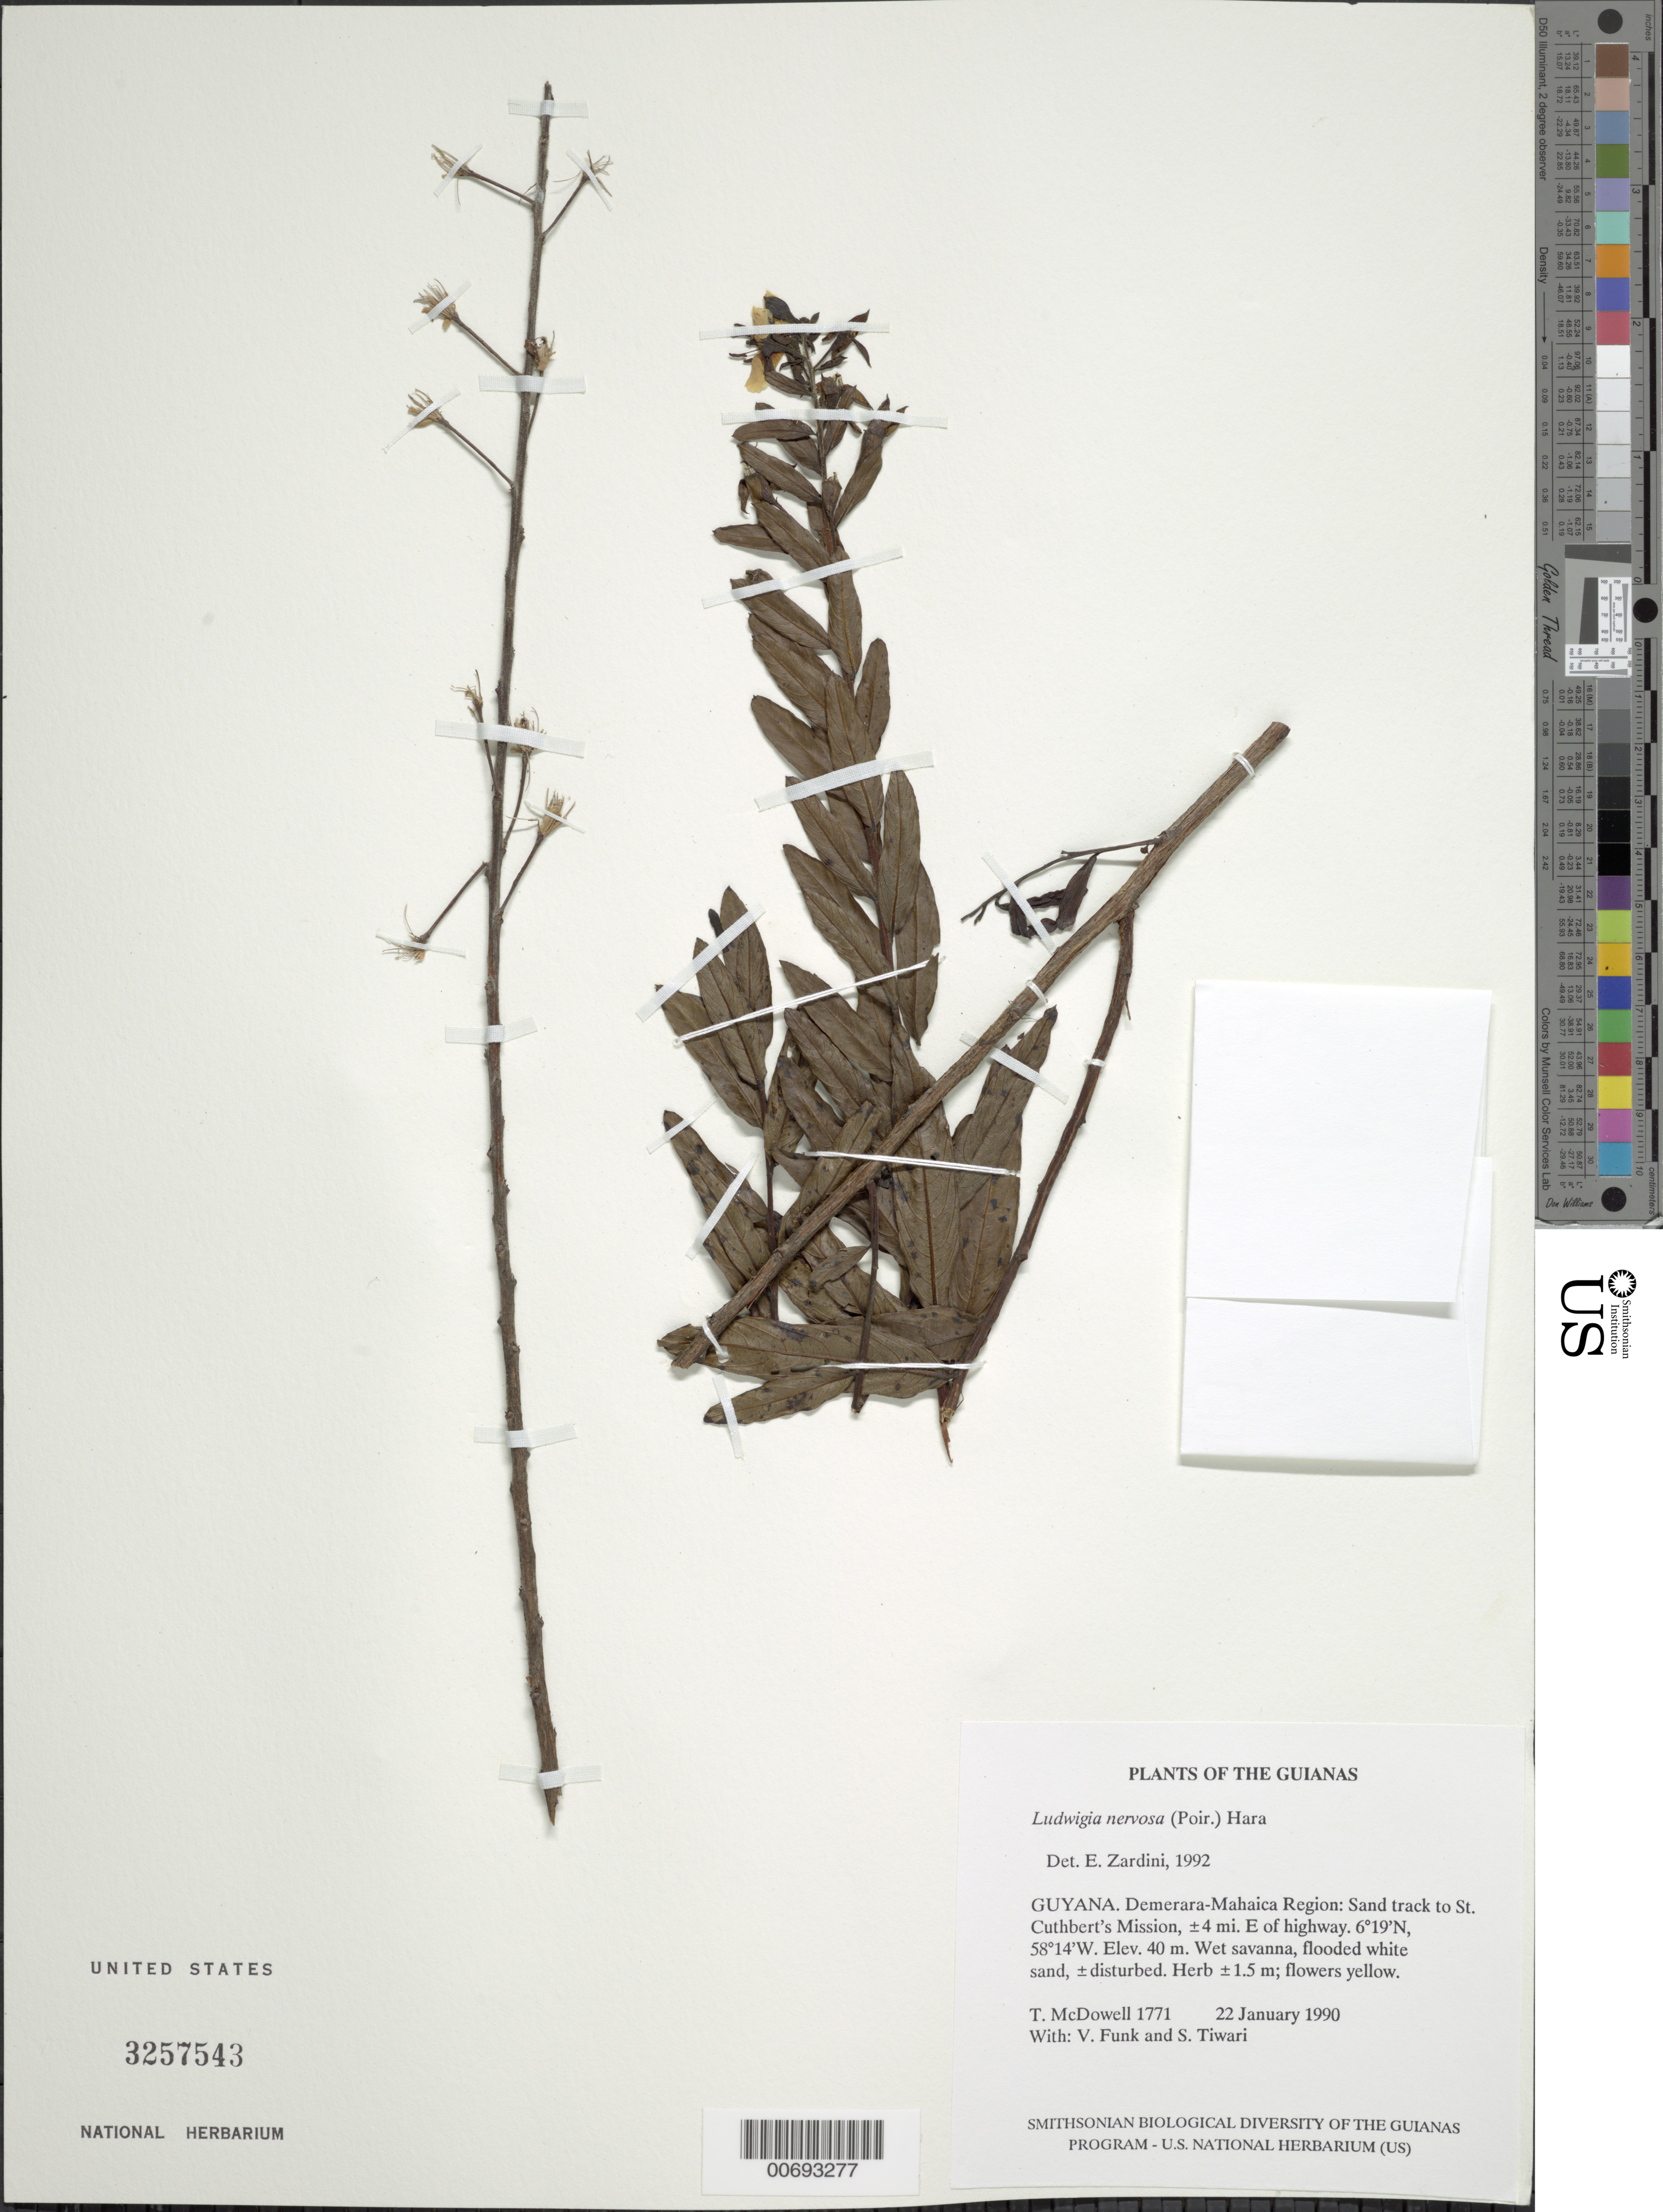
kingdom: Plantae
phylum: Tracheophyta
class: Magnoliopsida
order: Myrtales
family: Onagraceae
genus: Ludwigia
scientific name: Ludwigia nervosa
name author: (Poir.) H. Hara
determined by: Zardini, E. M.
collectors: T. McDowell, V. Funk & S. Tiwari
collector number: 1771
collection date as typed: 22 January 1990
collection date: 1990-01-22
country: Guyana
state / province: Demerara-Mahaica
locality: Sand track to St. Cuthbert's Mission, ±4 miles East of highway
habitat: Wet savanna, flooded white sand, ±disturbed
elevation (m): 40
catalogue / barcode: US 3257543